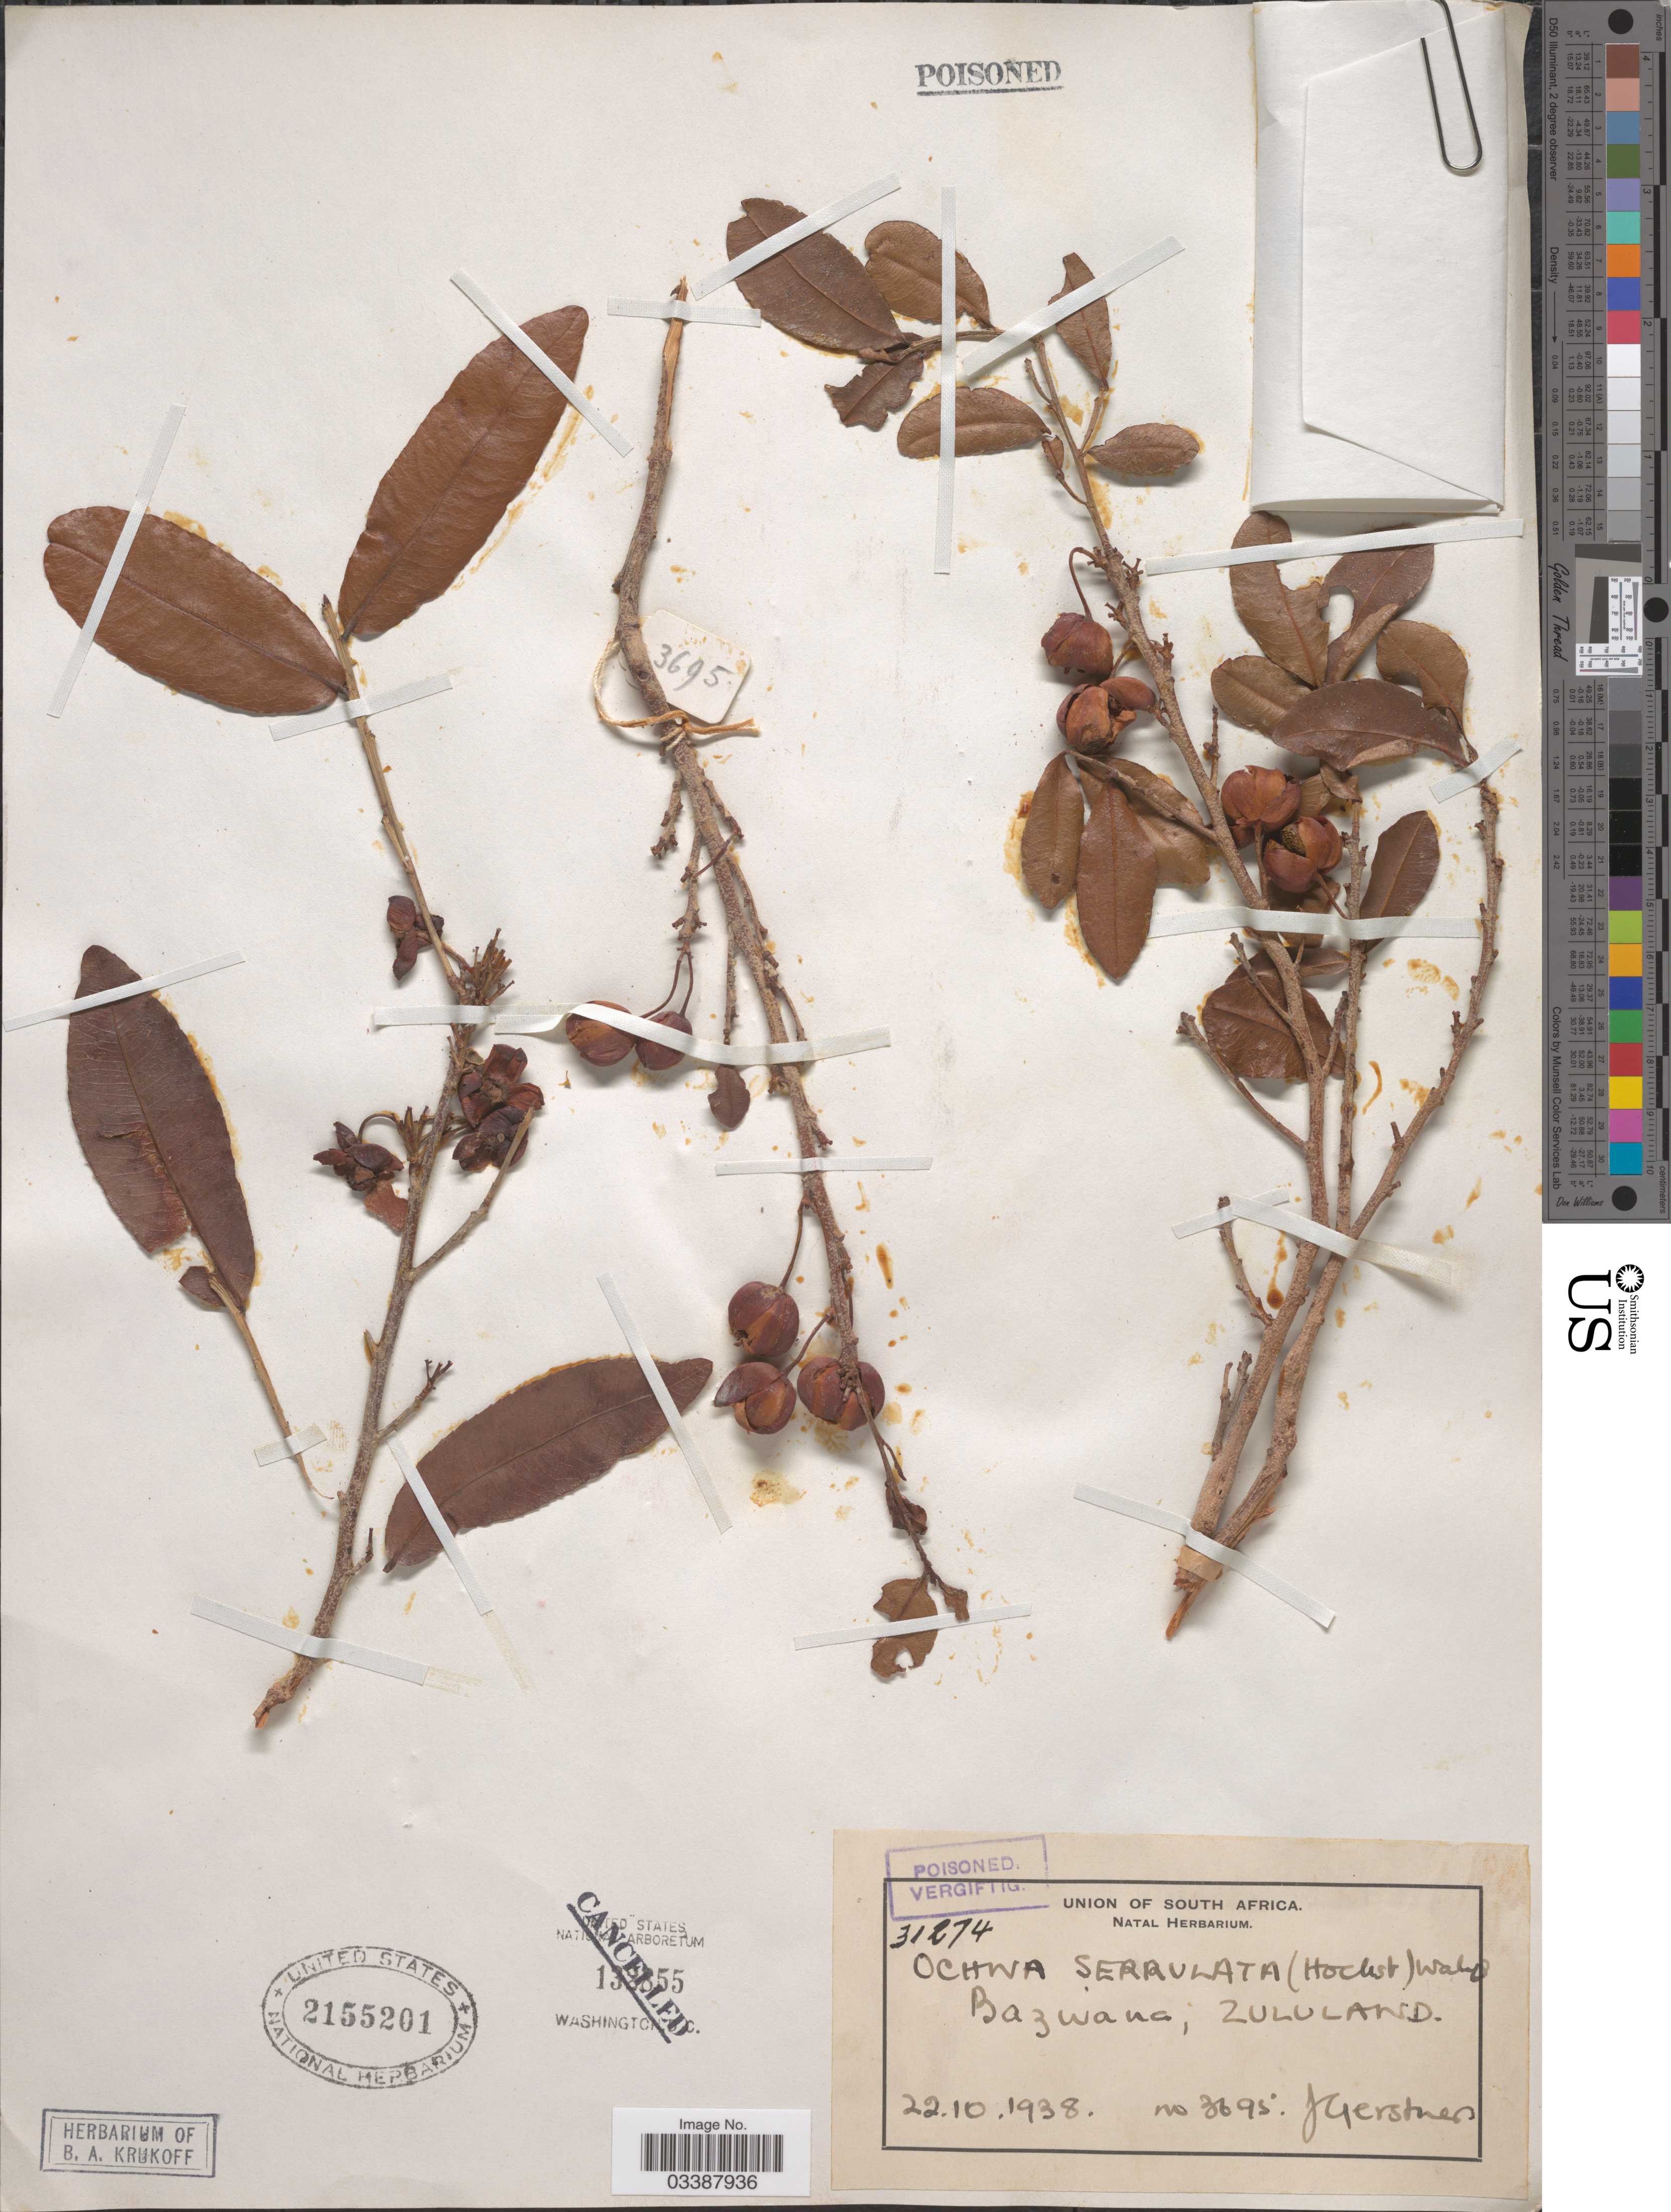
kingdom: Plantae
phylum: Tracheophyta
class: Magnoliopsida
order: Malpighiales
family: Ochnaceae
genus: Ochna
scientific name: Ochna serrulata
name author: (Hochst.) Walp.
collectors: J. Gerstner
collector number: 31274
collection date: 1938-10-22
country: South Africa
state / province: KwaZulu-Natal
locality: Bazwana, Zululand.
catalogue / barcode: US 2155201